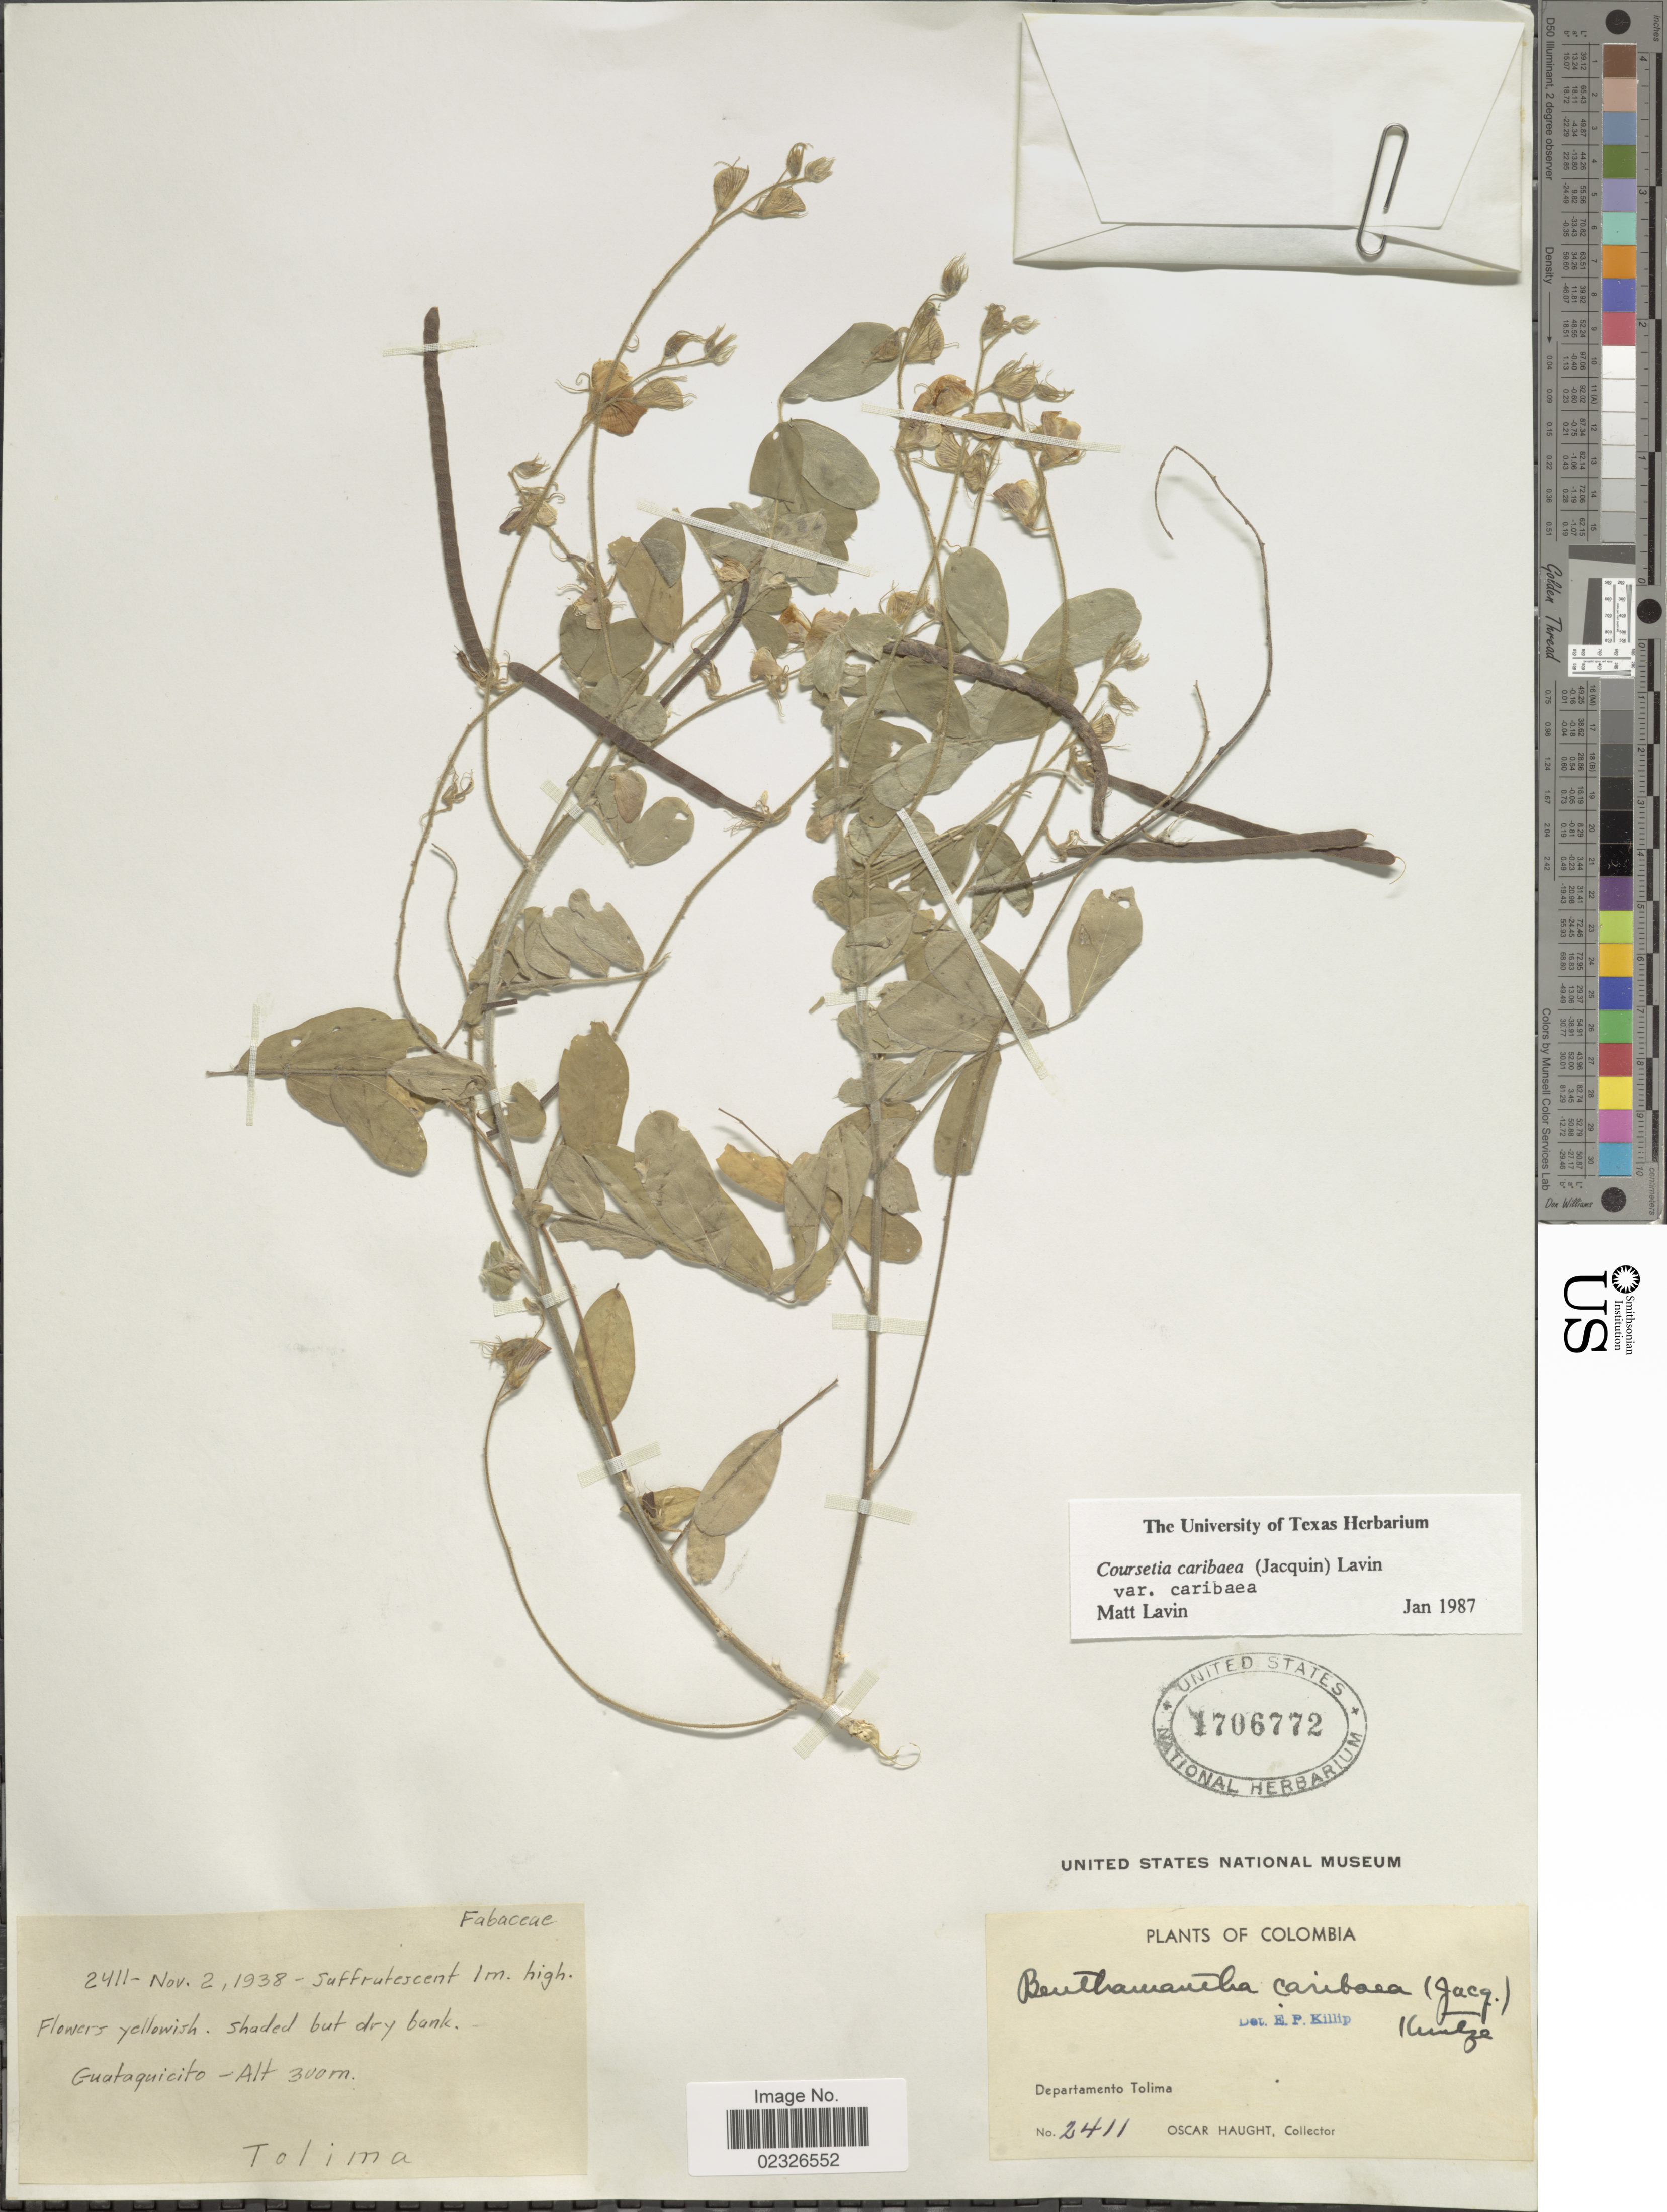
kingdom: Plantae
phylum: Tracheophyta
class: Magnoliopsida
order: Fabales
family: Fabaceae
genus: Coursetia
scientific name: Coursetia caribaea var. caribaea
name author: (Jacq.) Lavin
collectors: O. L. Haught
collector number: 2411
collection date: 1938-11-02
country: Colombia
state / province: Tolima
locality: Departamento Tolima. Guataquicito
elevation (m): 300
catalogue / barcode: US 1706772